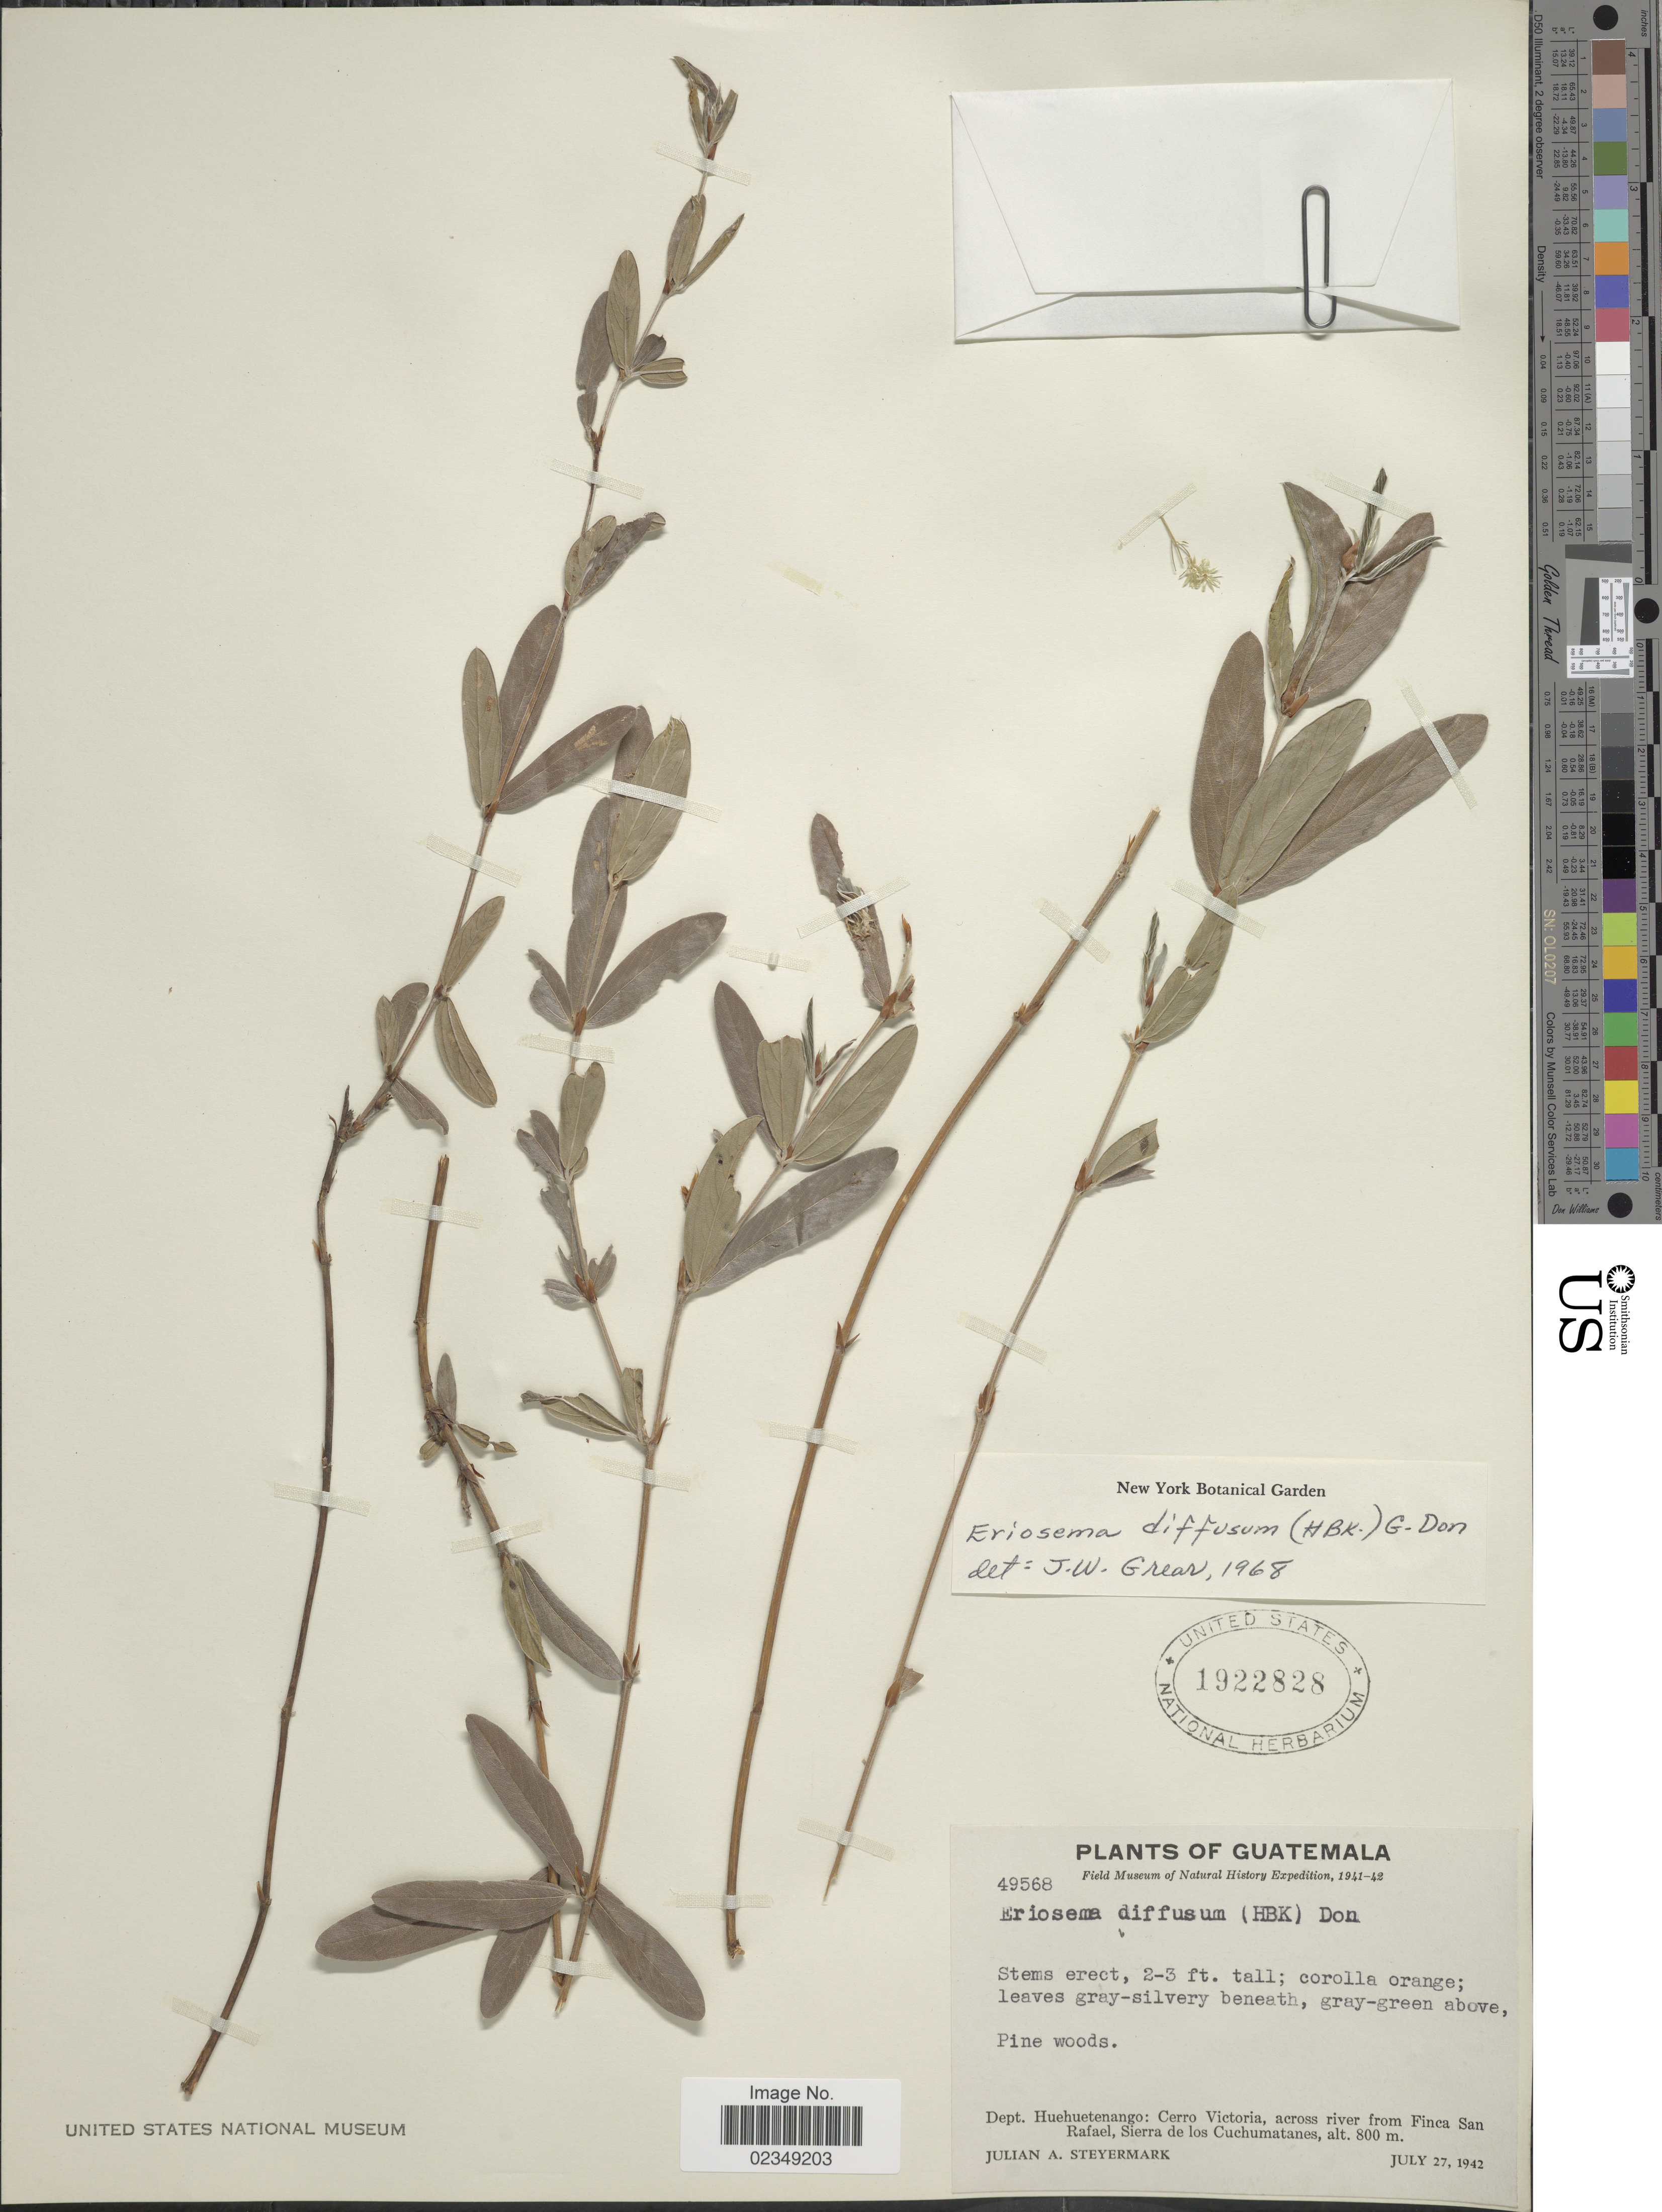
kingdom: Plantae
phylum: Tracheophyta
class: Magnoliopsida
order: Fabales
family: Fabaceae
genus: Eriosema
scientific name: Eriosema diffusum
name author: (Kunth) G. Don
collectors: J. Steyermark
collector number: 49568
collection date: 1942-07-27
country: Guatemala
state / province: Huehuetenango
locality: Dept. Huehuetenango: Cerro Victoria, across river from Finca San Rafael, Sierra de los Cuchumatanes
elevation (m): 800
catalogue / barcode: US 1922828